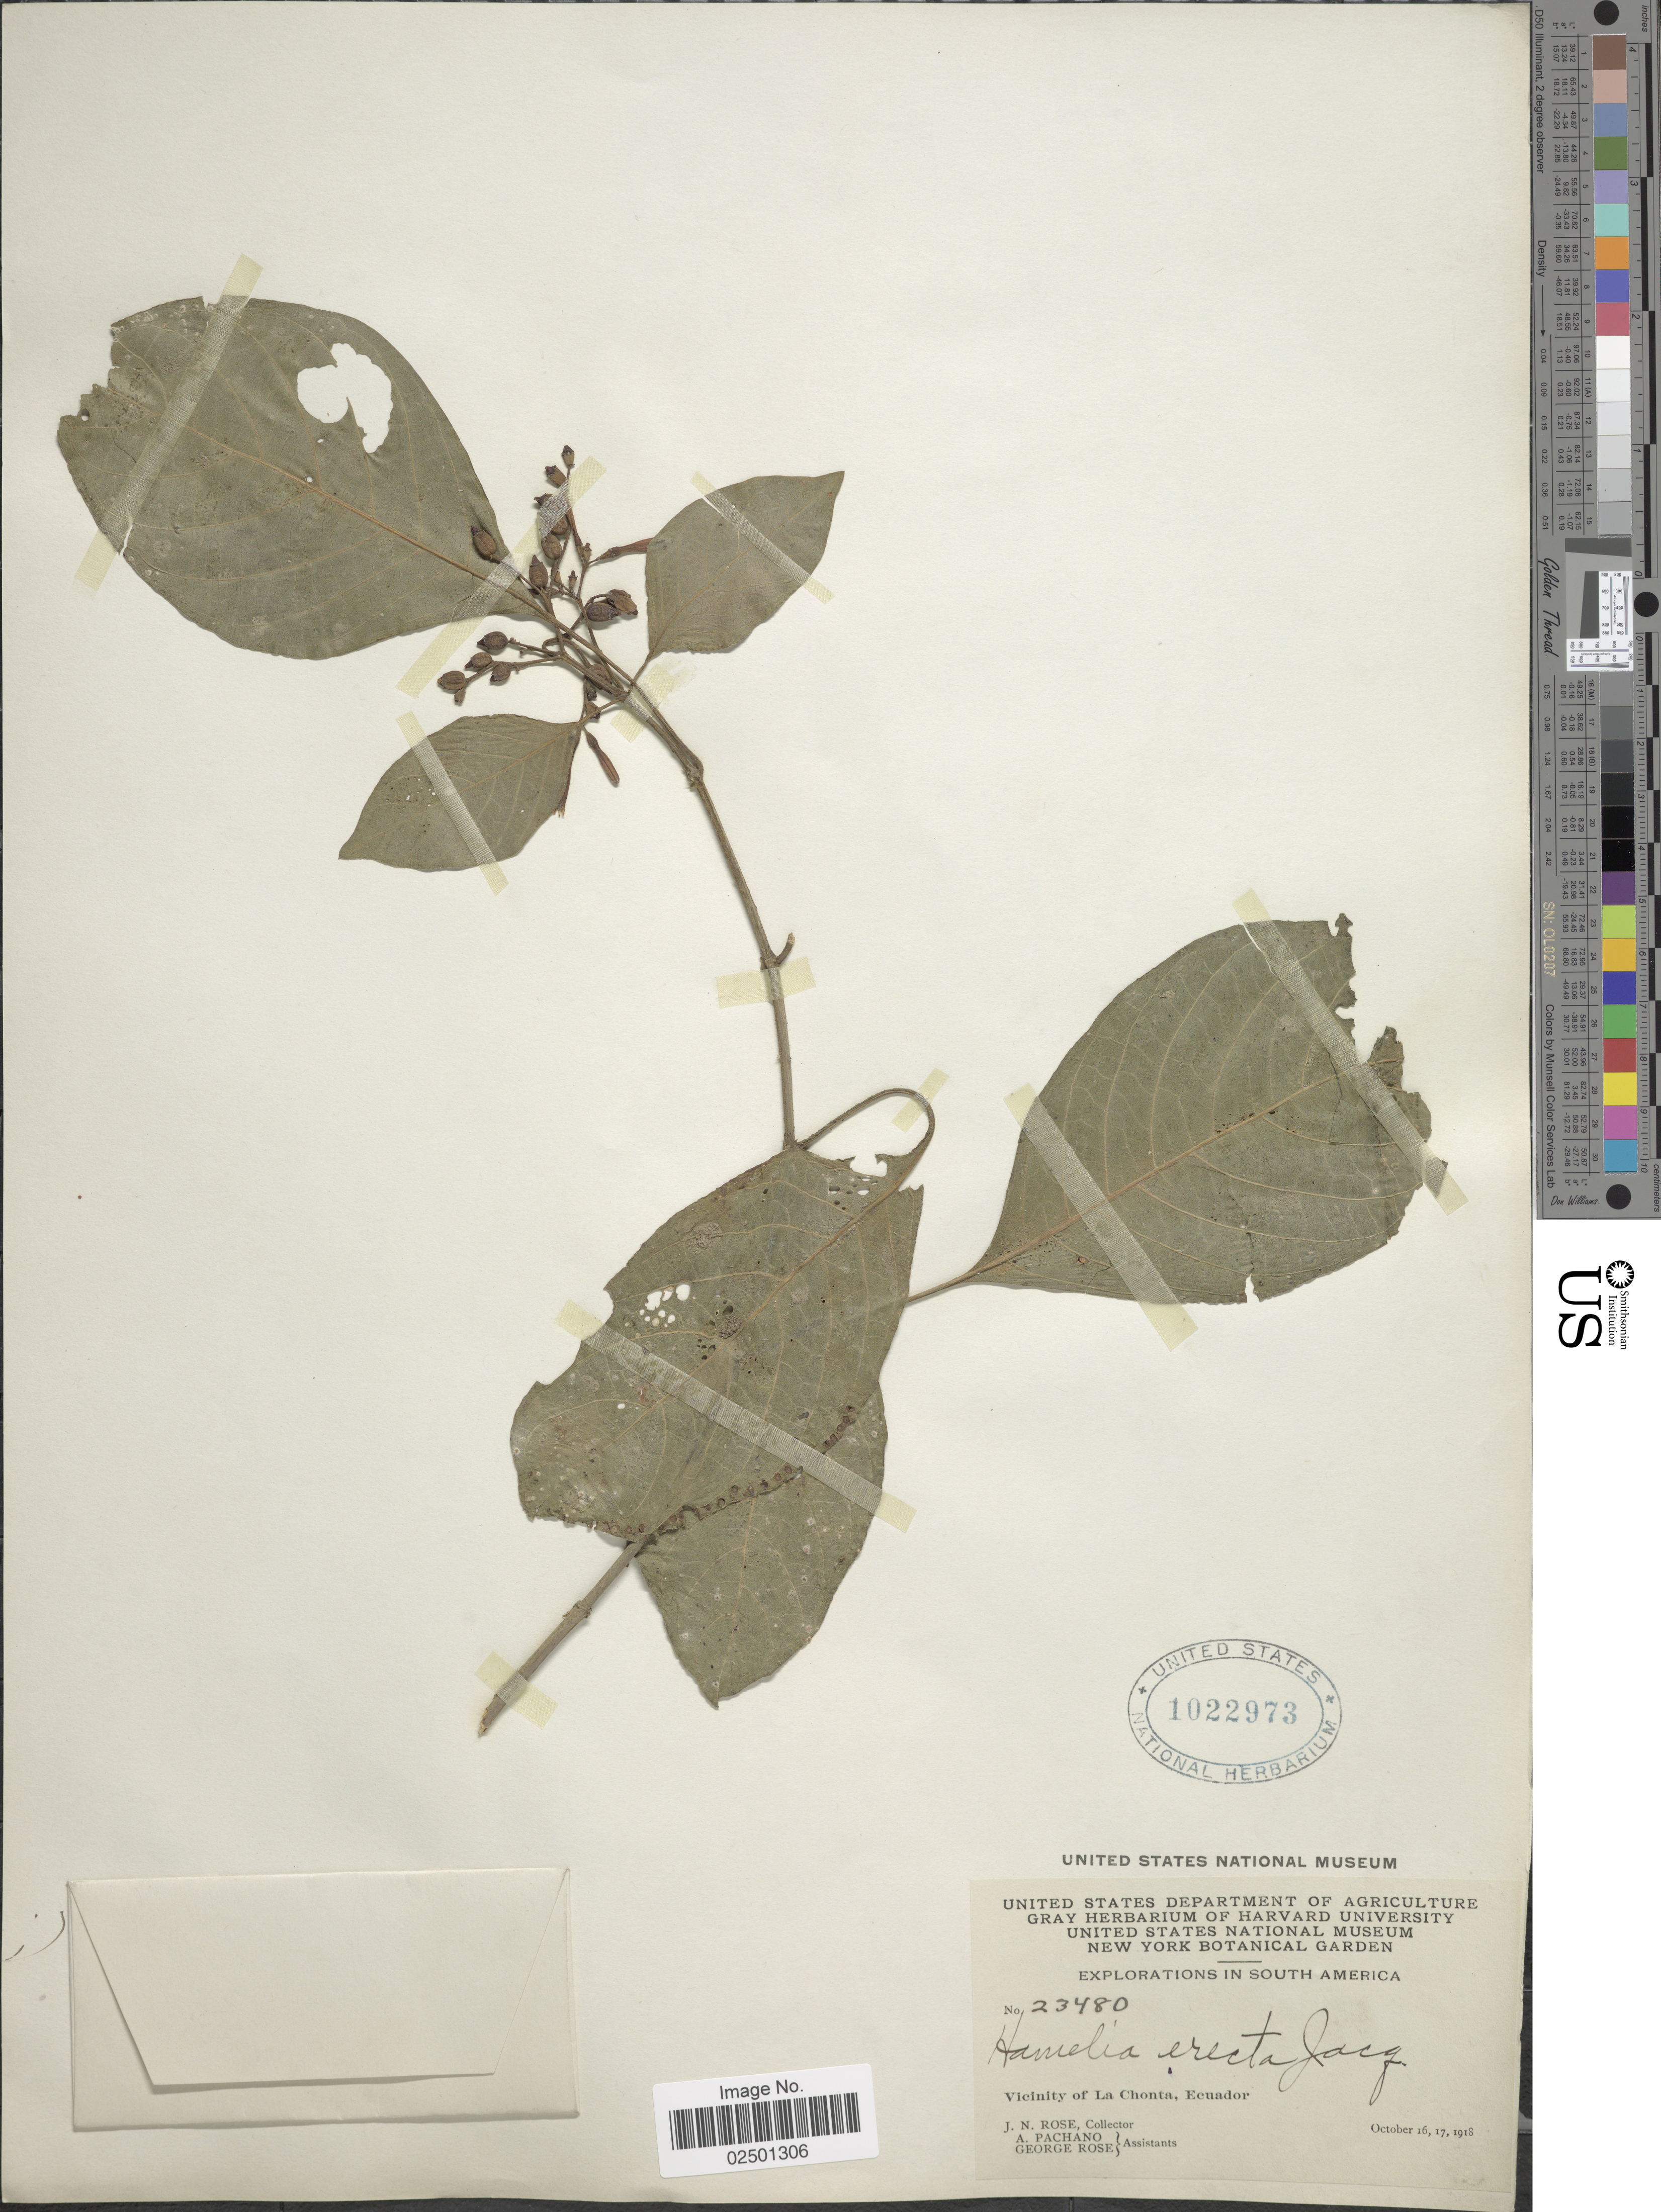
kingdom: Plantae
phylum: Tracheophyta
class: Magnoliopsida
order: Gentianales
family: Rubiaceae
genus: Hamelia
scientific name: Hamelia patens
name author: Jacq.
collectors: J. N. Rose, A. Pachano & G. Rose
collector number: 23480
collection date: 1918-10-16/1918-10-17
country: Ecuador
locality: Vicinity of La Chonta.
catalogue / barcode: US 1022973